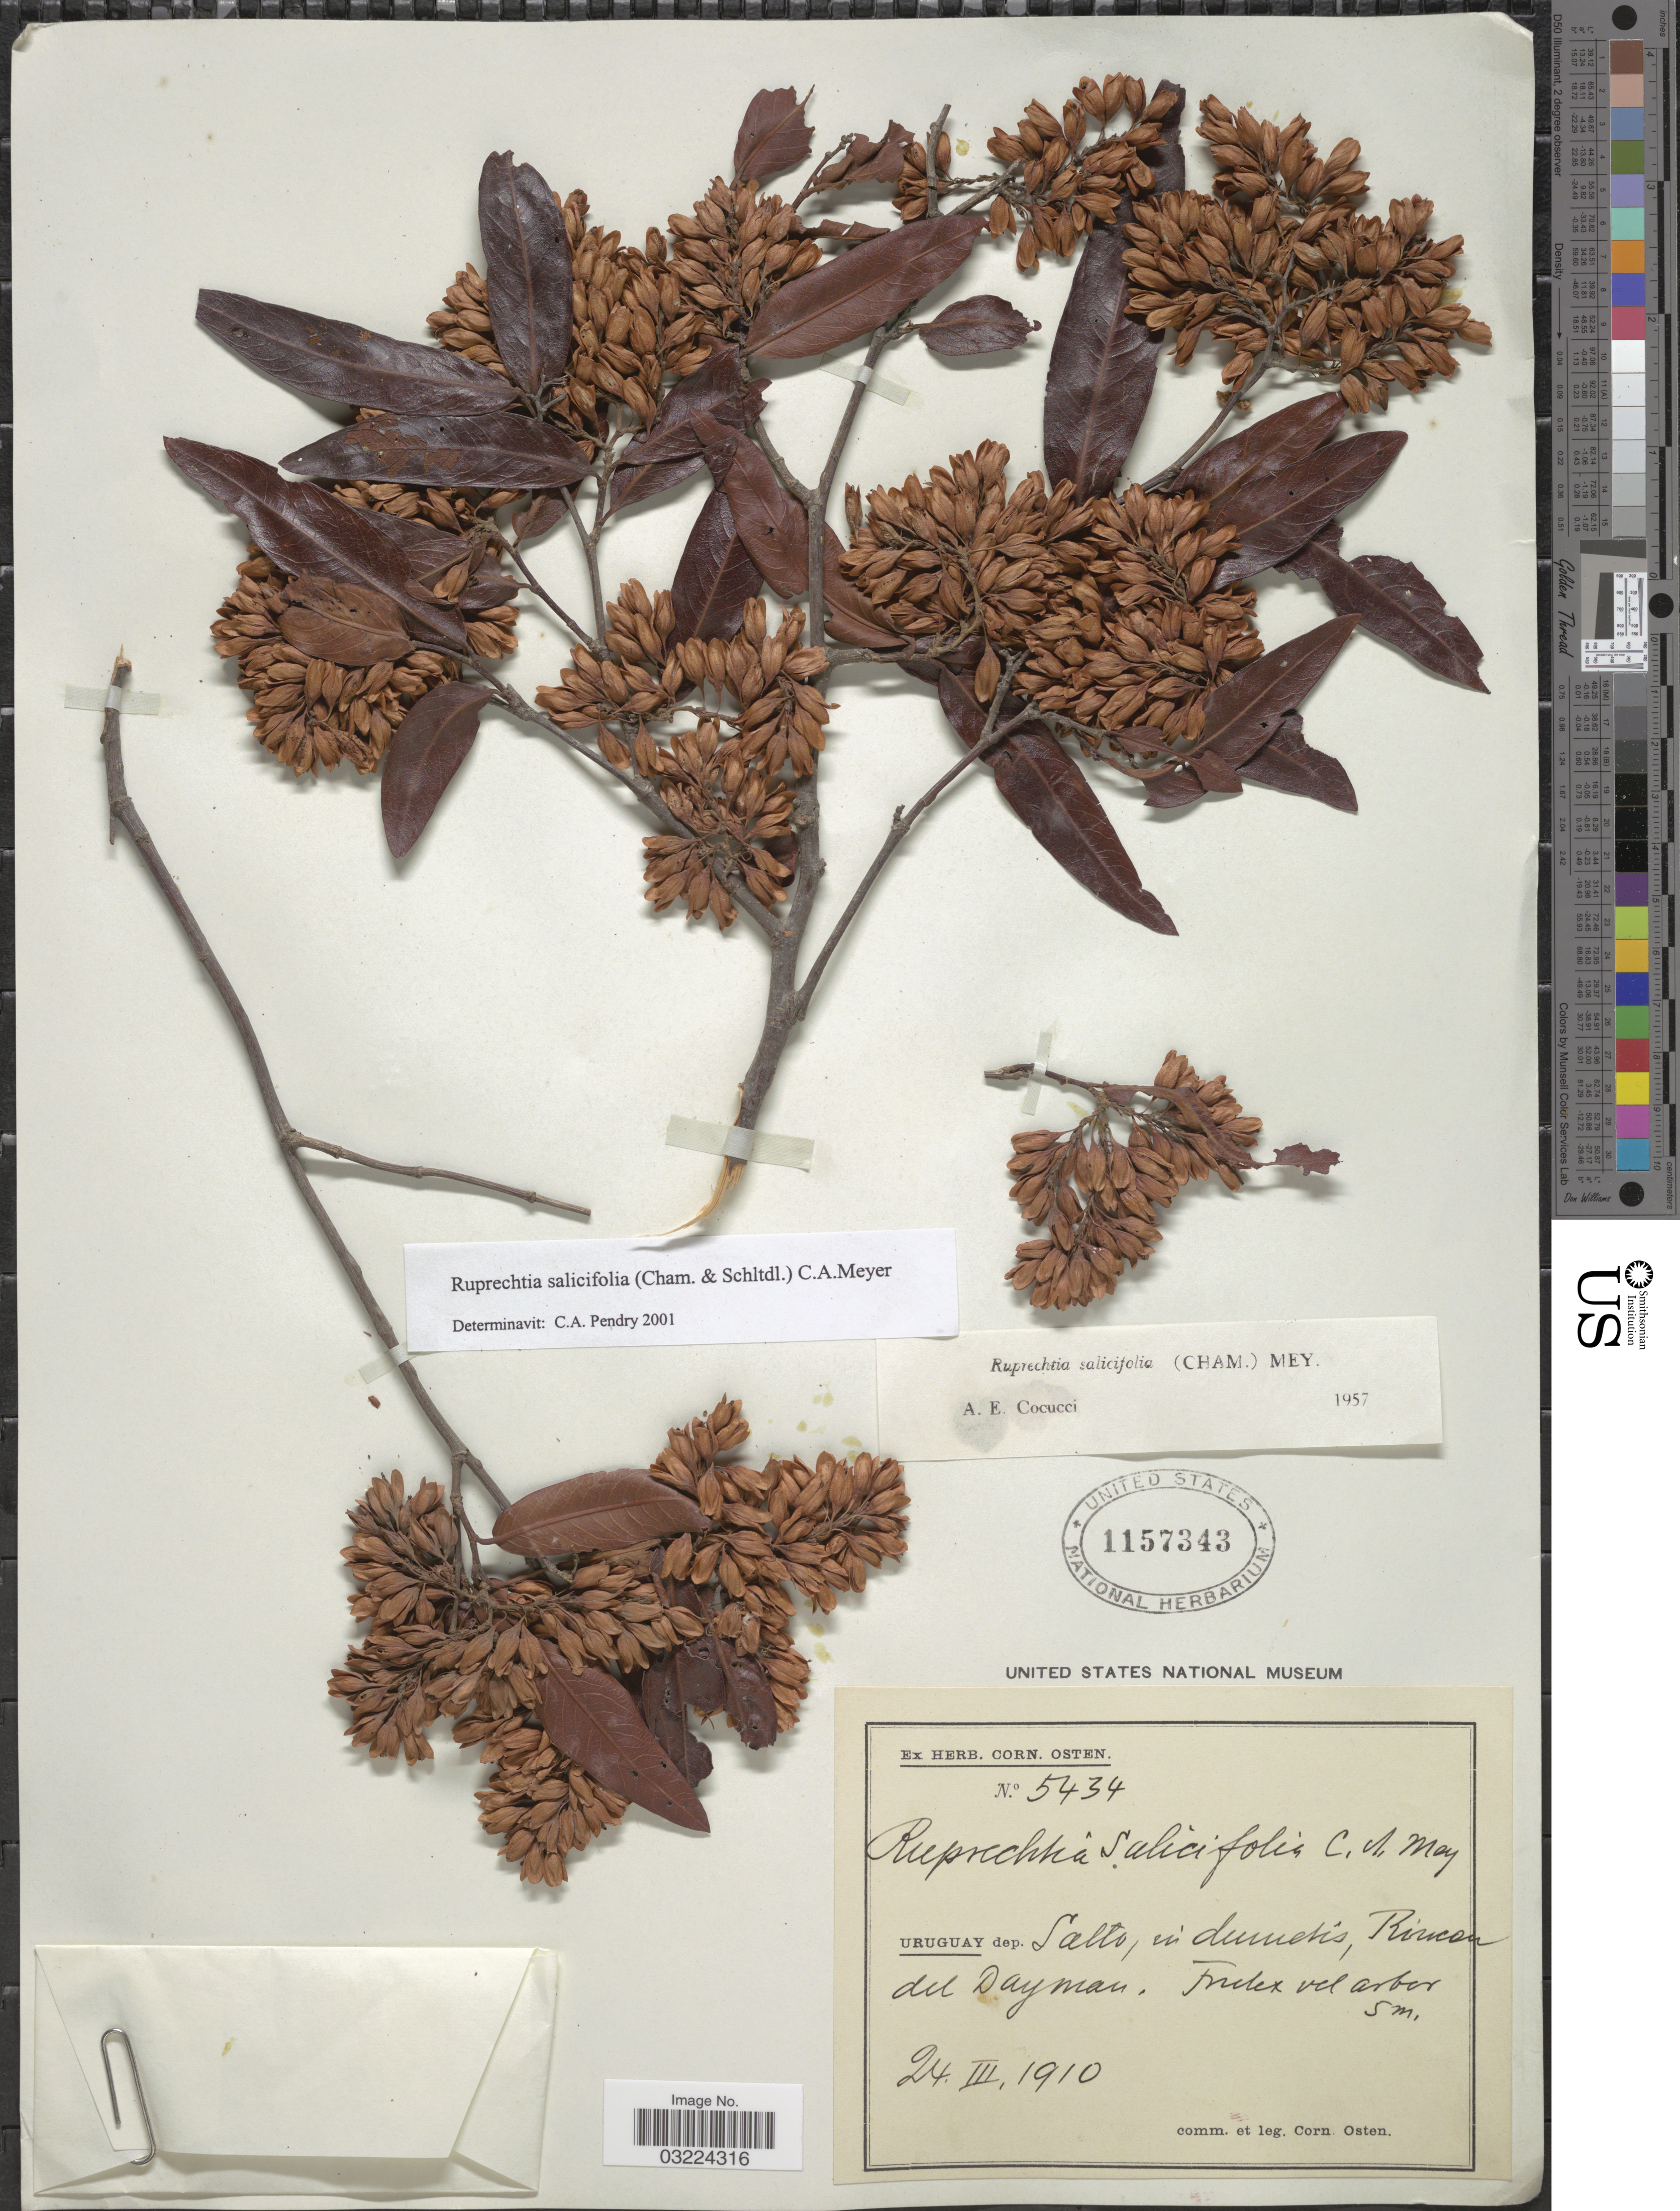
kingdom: Plantae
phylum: Tracheophyta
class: Magnoliopsida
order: Caryophyllales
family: Polygonaceae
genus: Ruprechtia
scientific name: Ruprechtia salicifolia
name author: (Cham. & Schltdl.) C.A. Mey.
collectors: C. Osten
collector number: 5434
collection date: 1910-03-24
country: Uruguay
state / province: Salto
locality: Dep. Salto, Rincon del Dayman.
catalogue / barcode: US 1157343